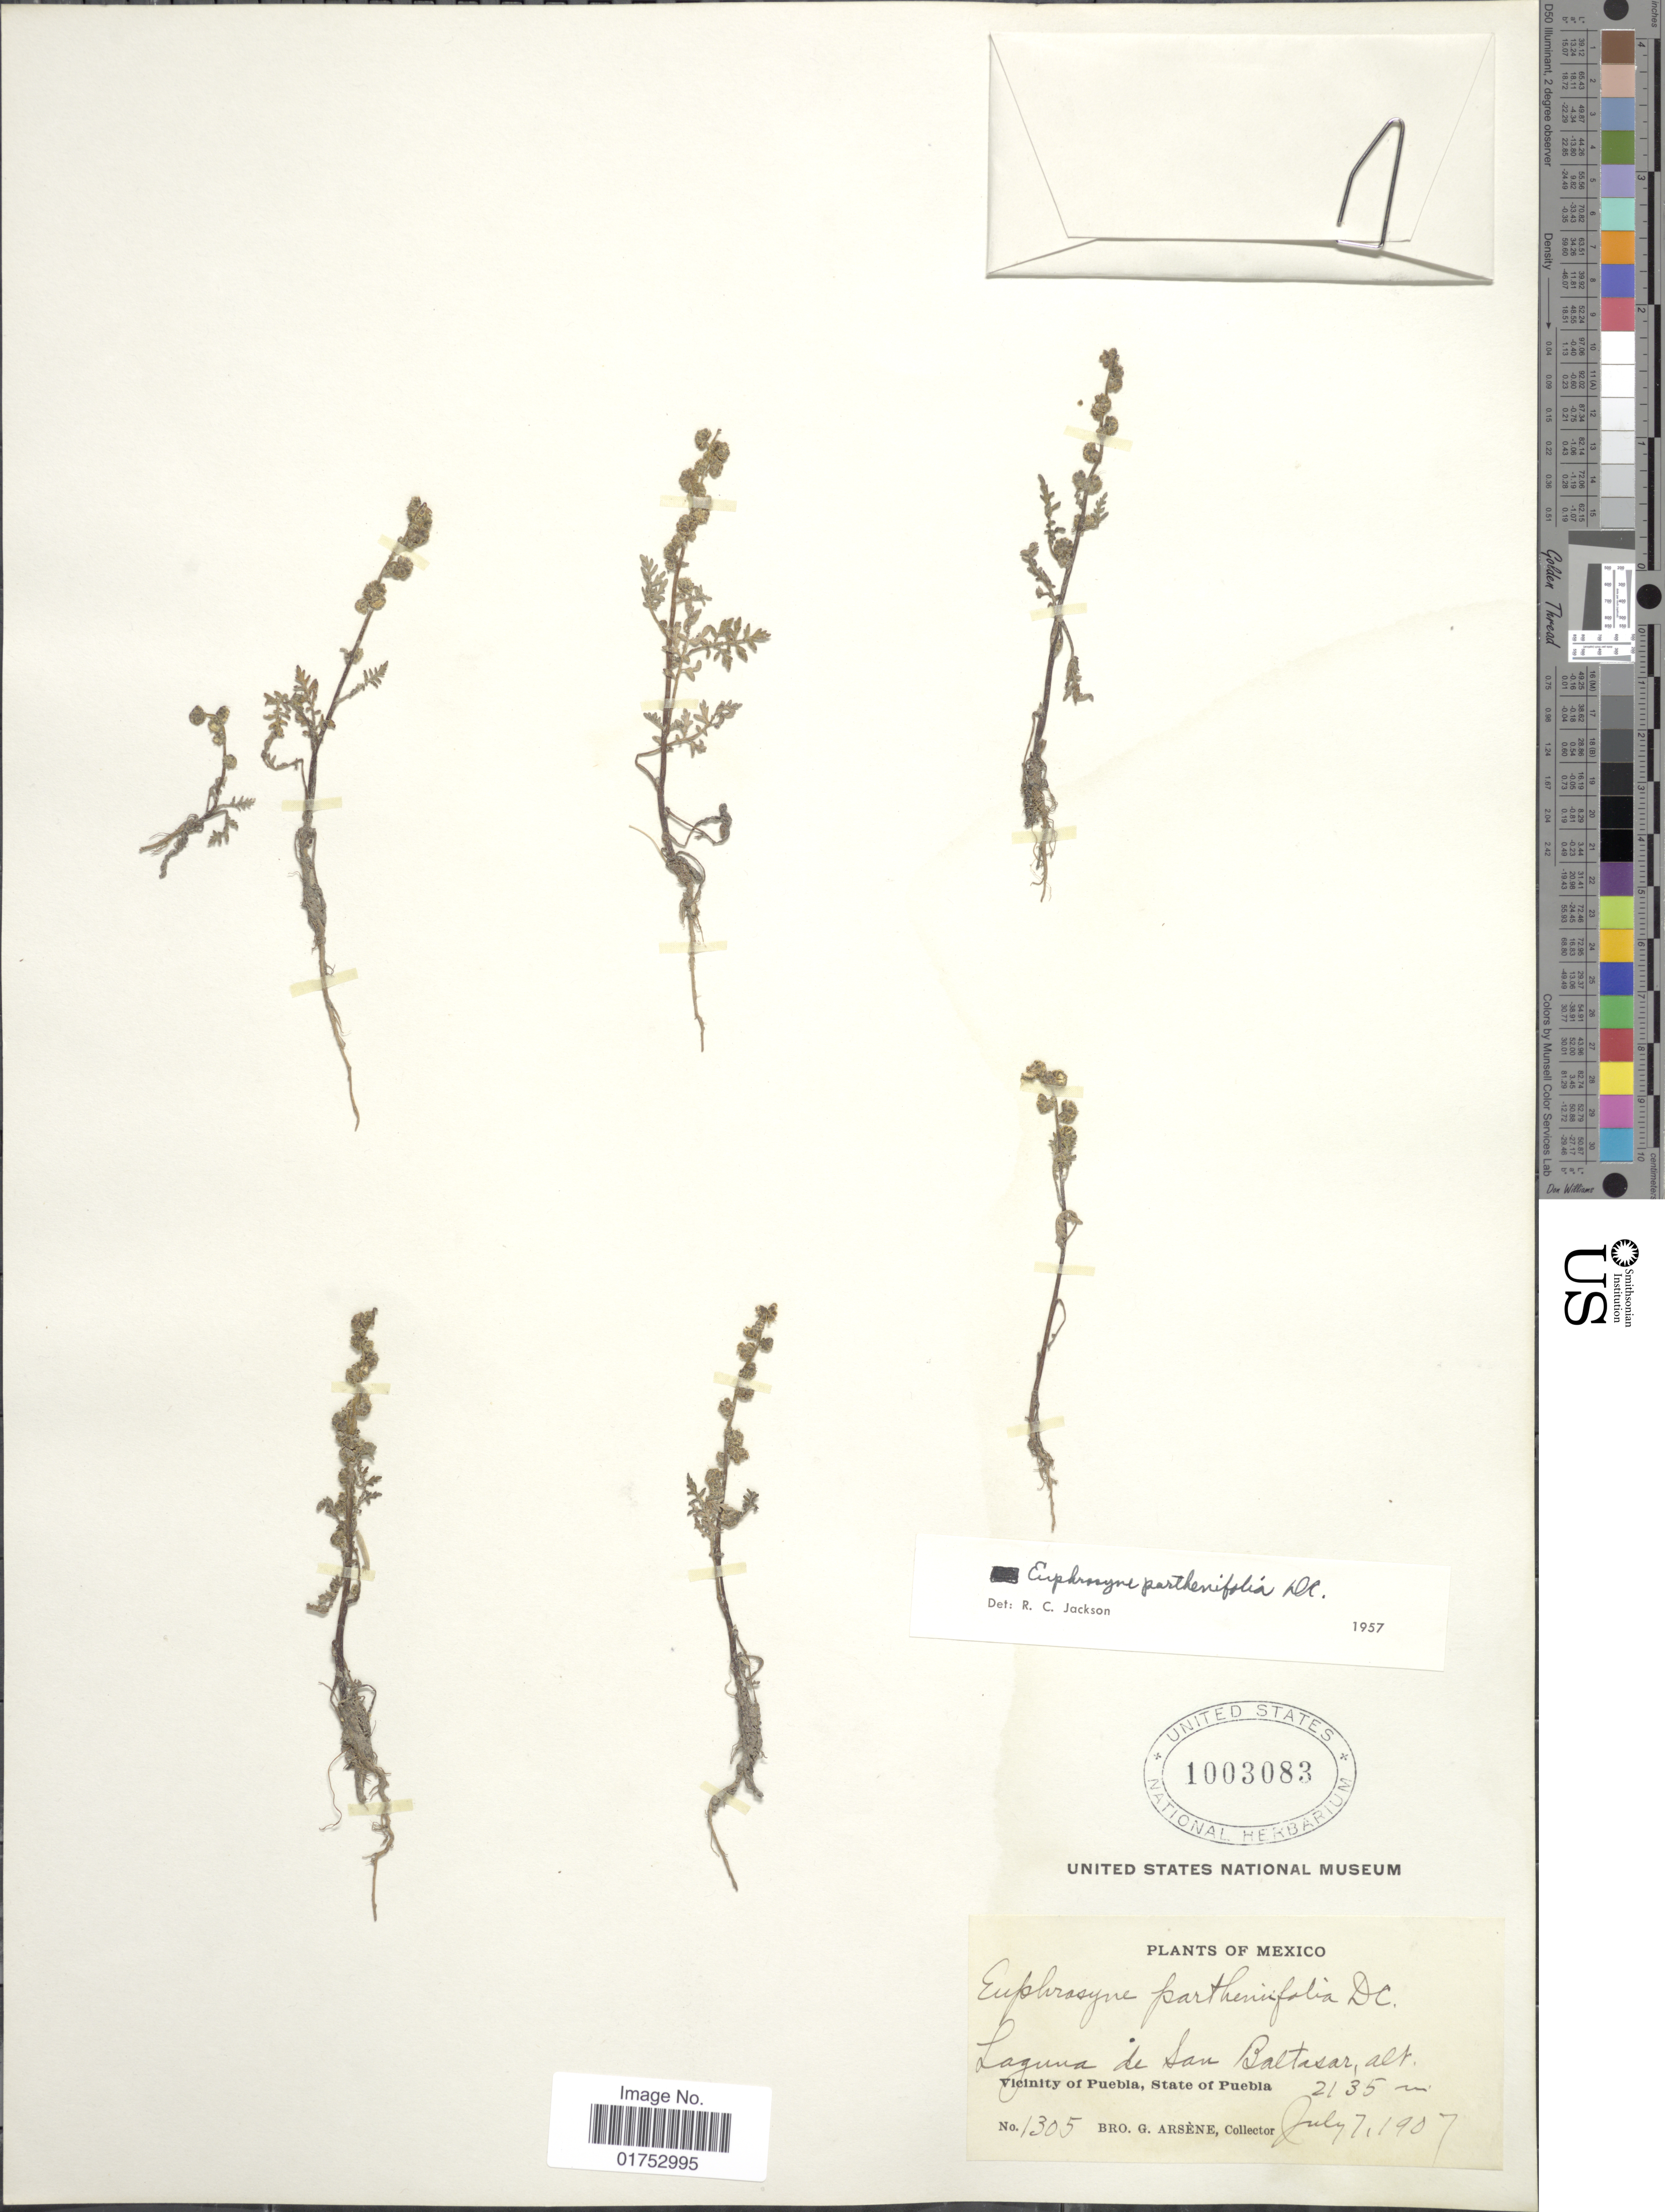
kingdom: Plantae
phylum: Tracheophyta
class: Magnoliopsida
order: Asterales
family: Asteraceae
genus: Euphrosyne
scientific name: Euphrosyne parthenifolia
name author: DC.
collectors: Bro. G. Arsène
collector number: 1305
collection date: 1907-07-07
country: Mexico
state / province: Puebla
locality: Laguna de San Baltasar, Vicinity of Puebla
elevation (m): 2135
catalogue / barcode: US 1003083